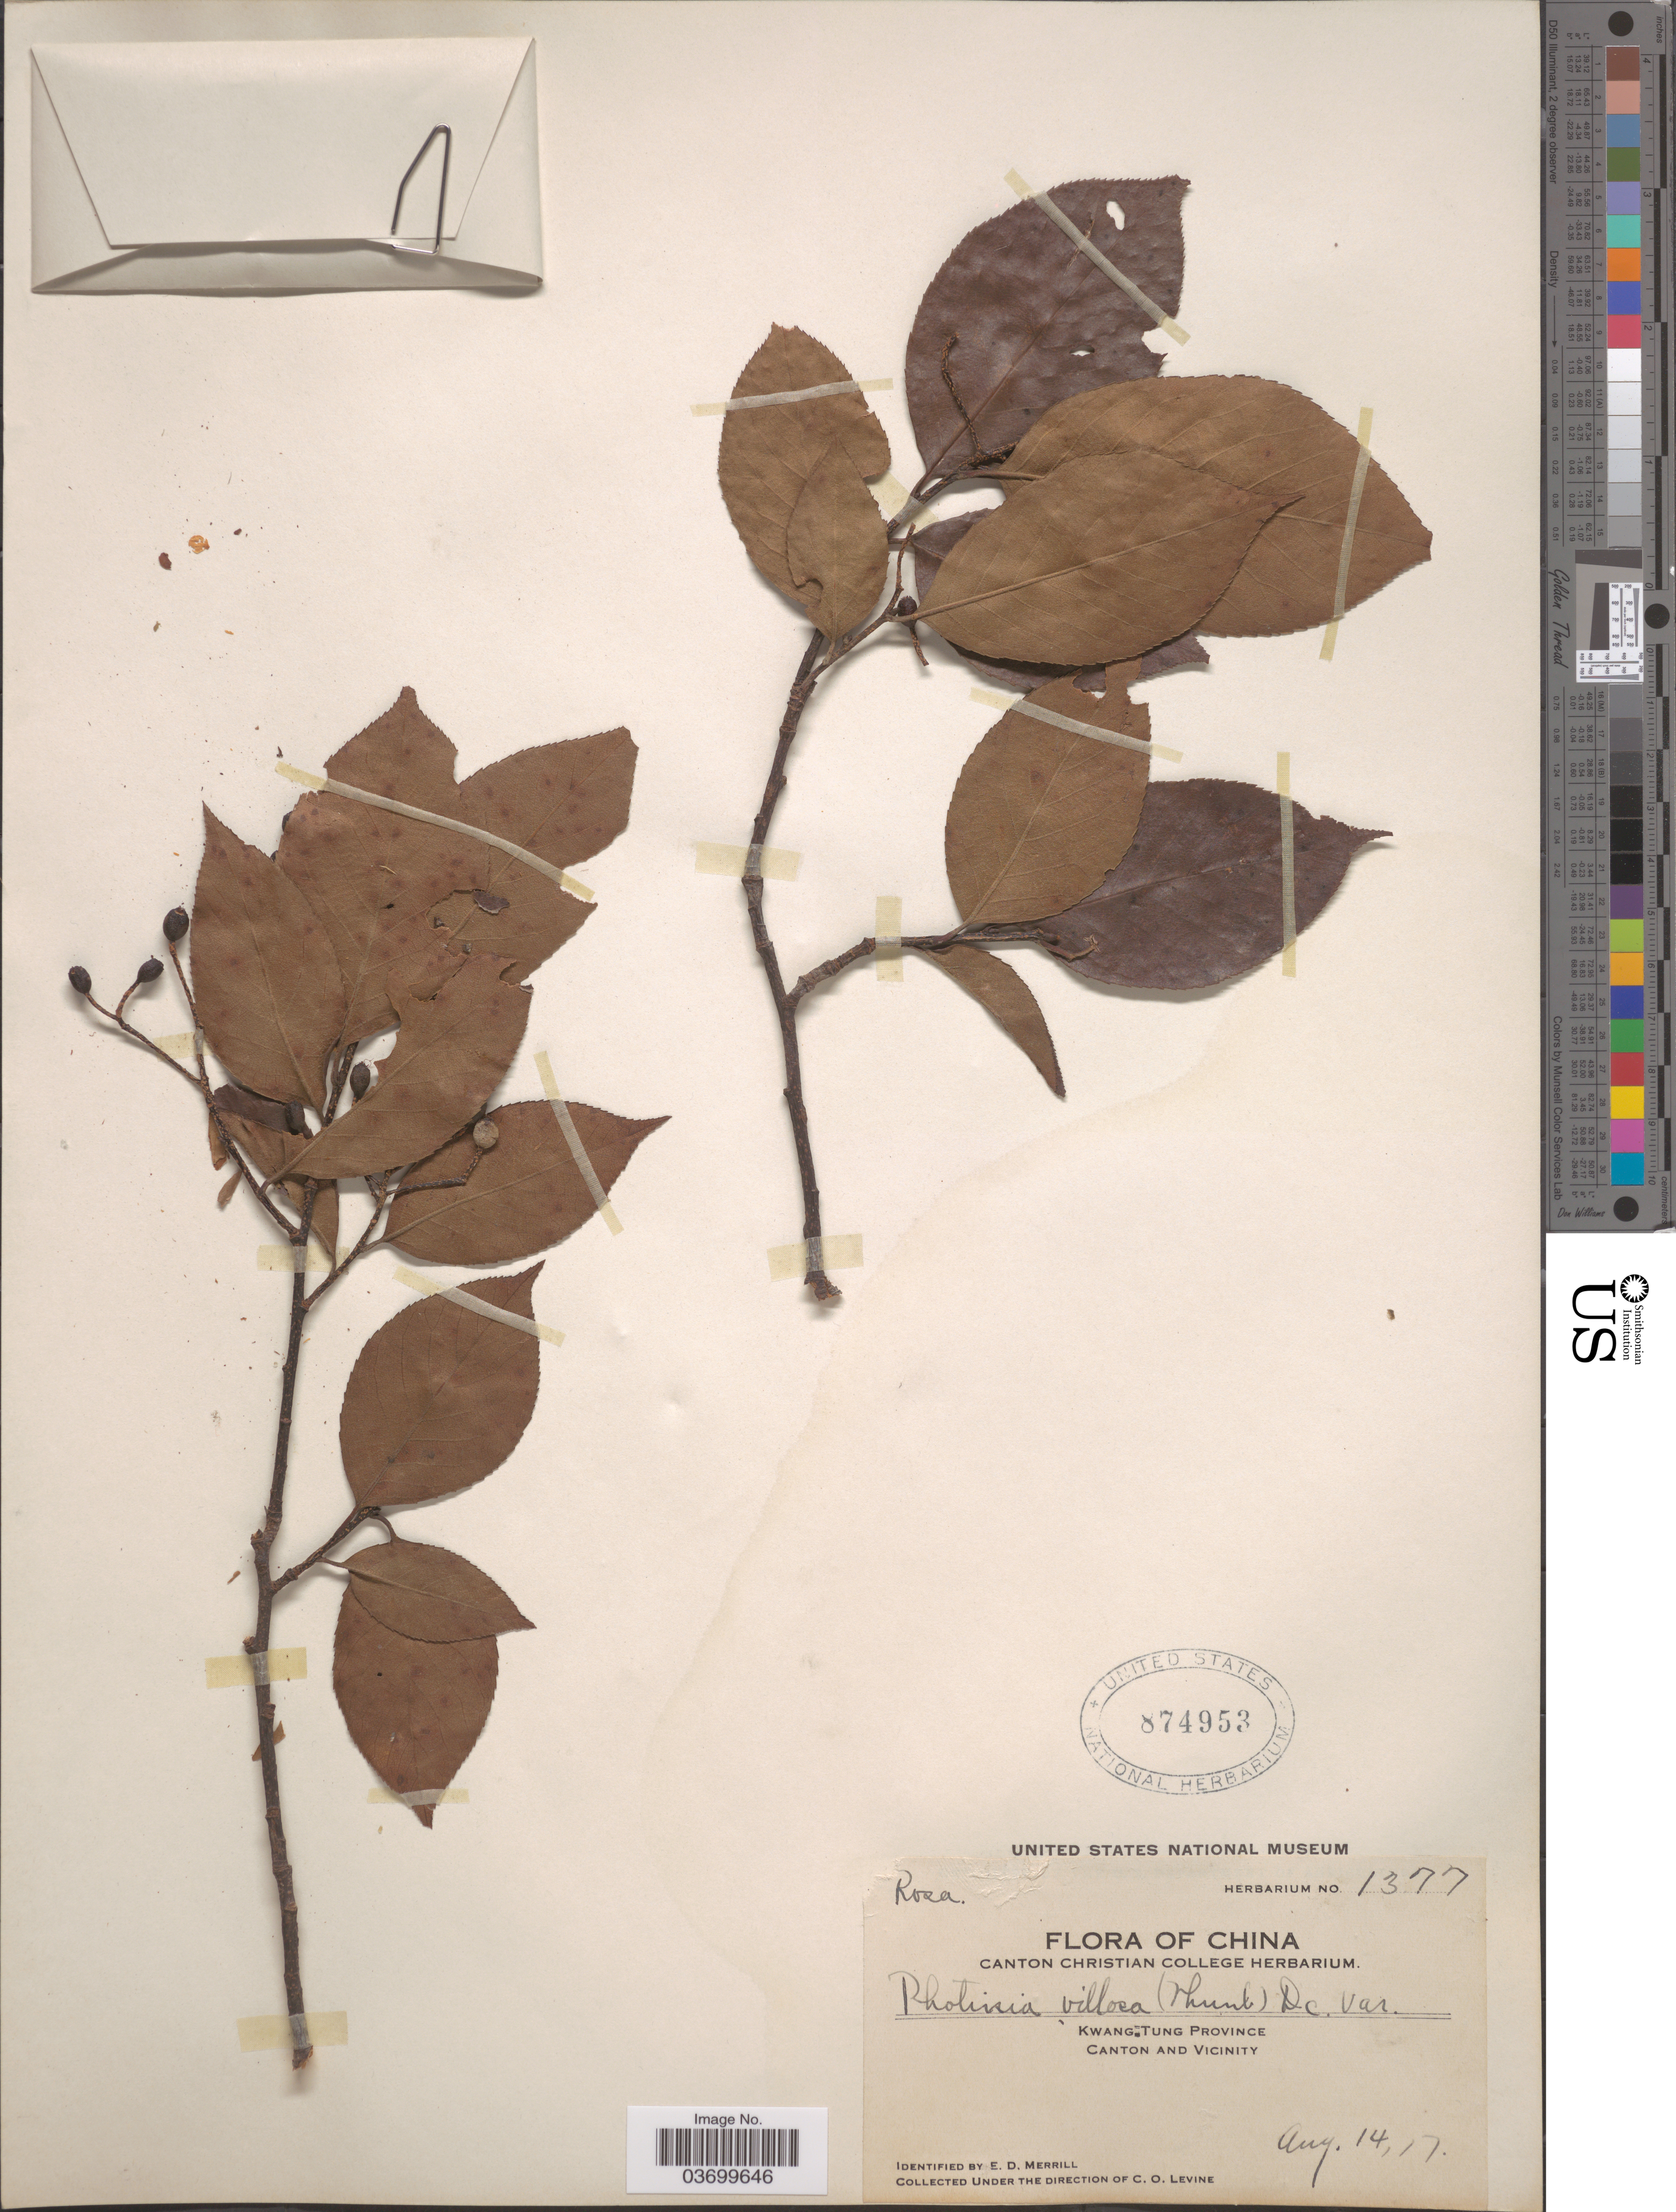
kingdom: Plantae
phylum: Tracheophyta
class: Magnoliopsida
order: Rosales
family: Rosaceae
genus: Photinia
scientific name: Photinia villosa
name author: (DC.) Thunb.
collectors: C. O. Levine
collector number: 1377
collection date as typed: Transcribed d/m/y: 14/8/17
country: China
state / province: Guangdong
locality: Kwangtung Province. Canton and Vicinity.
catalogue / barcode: US 874953